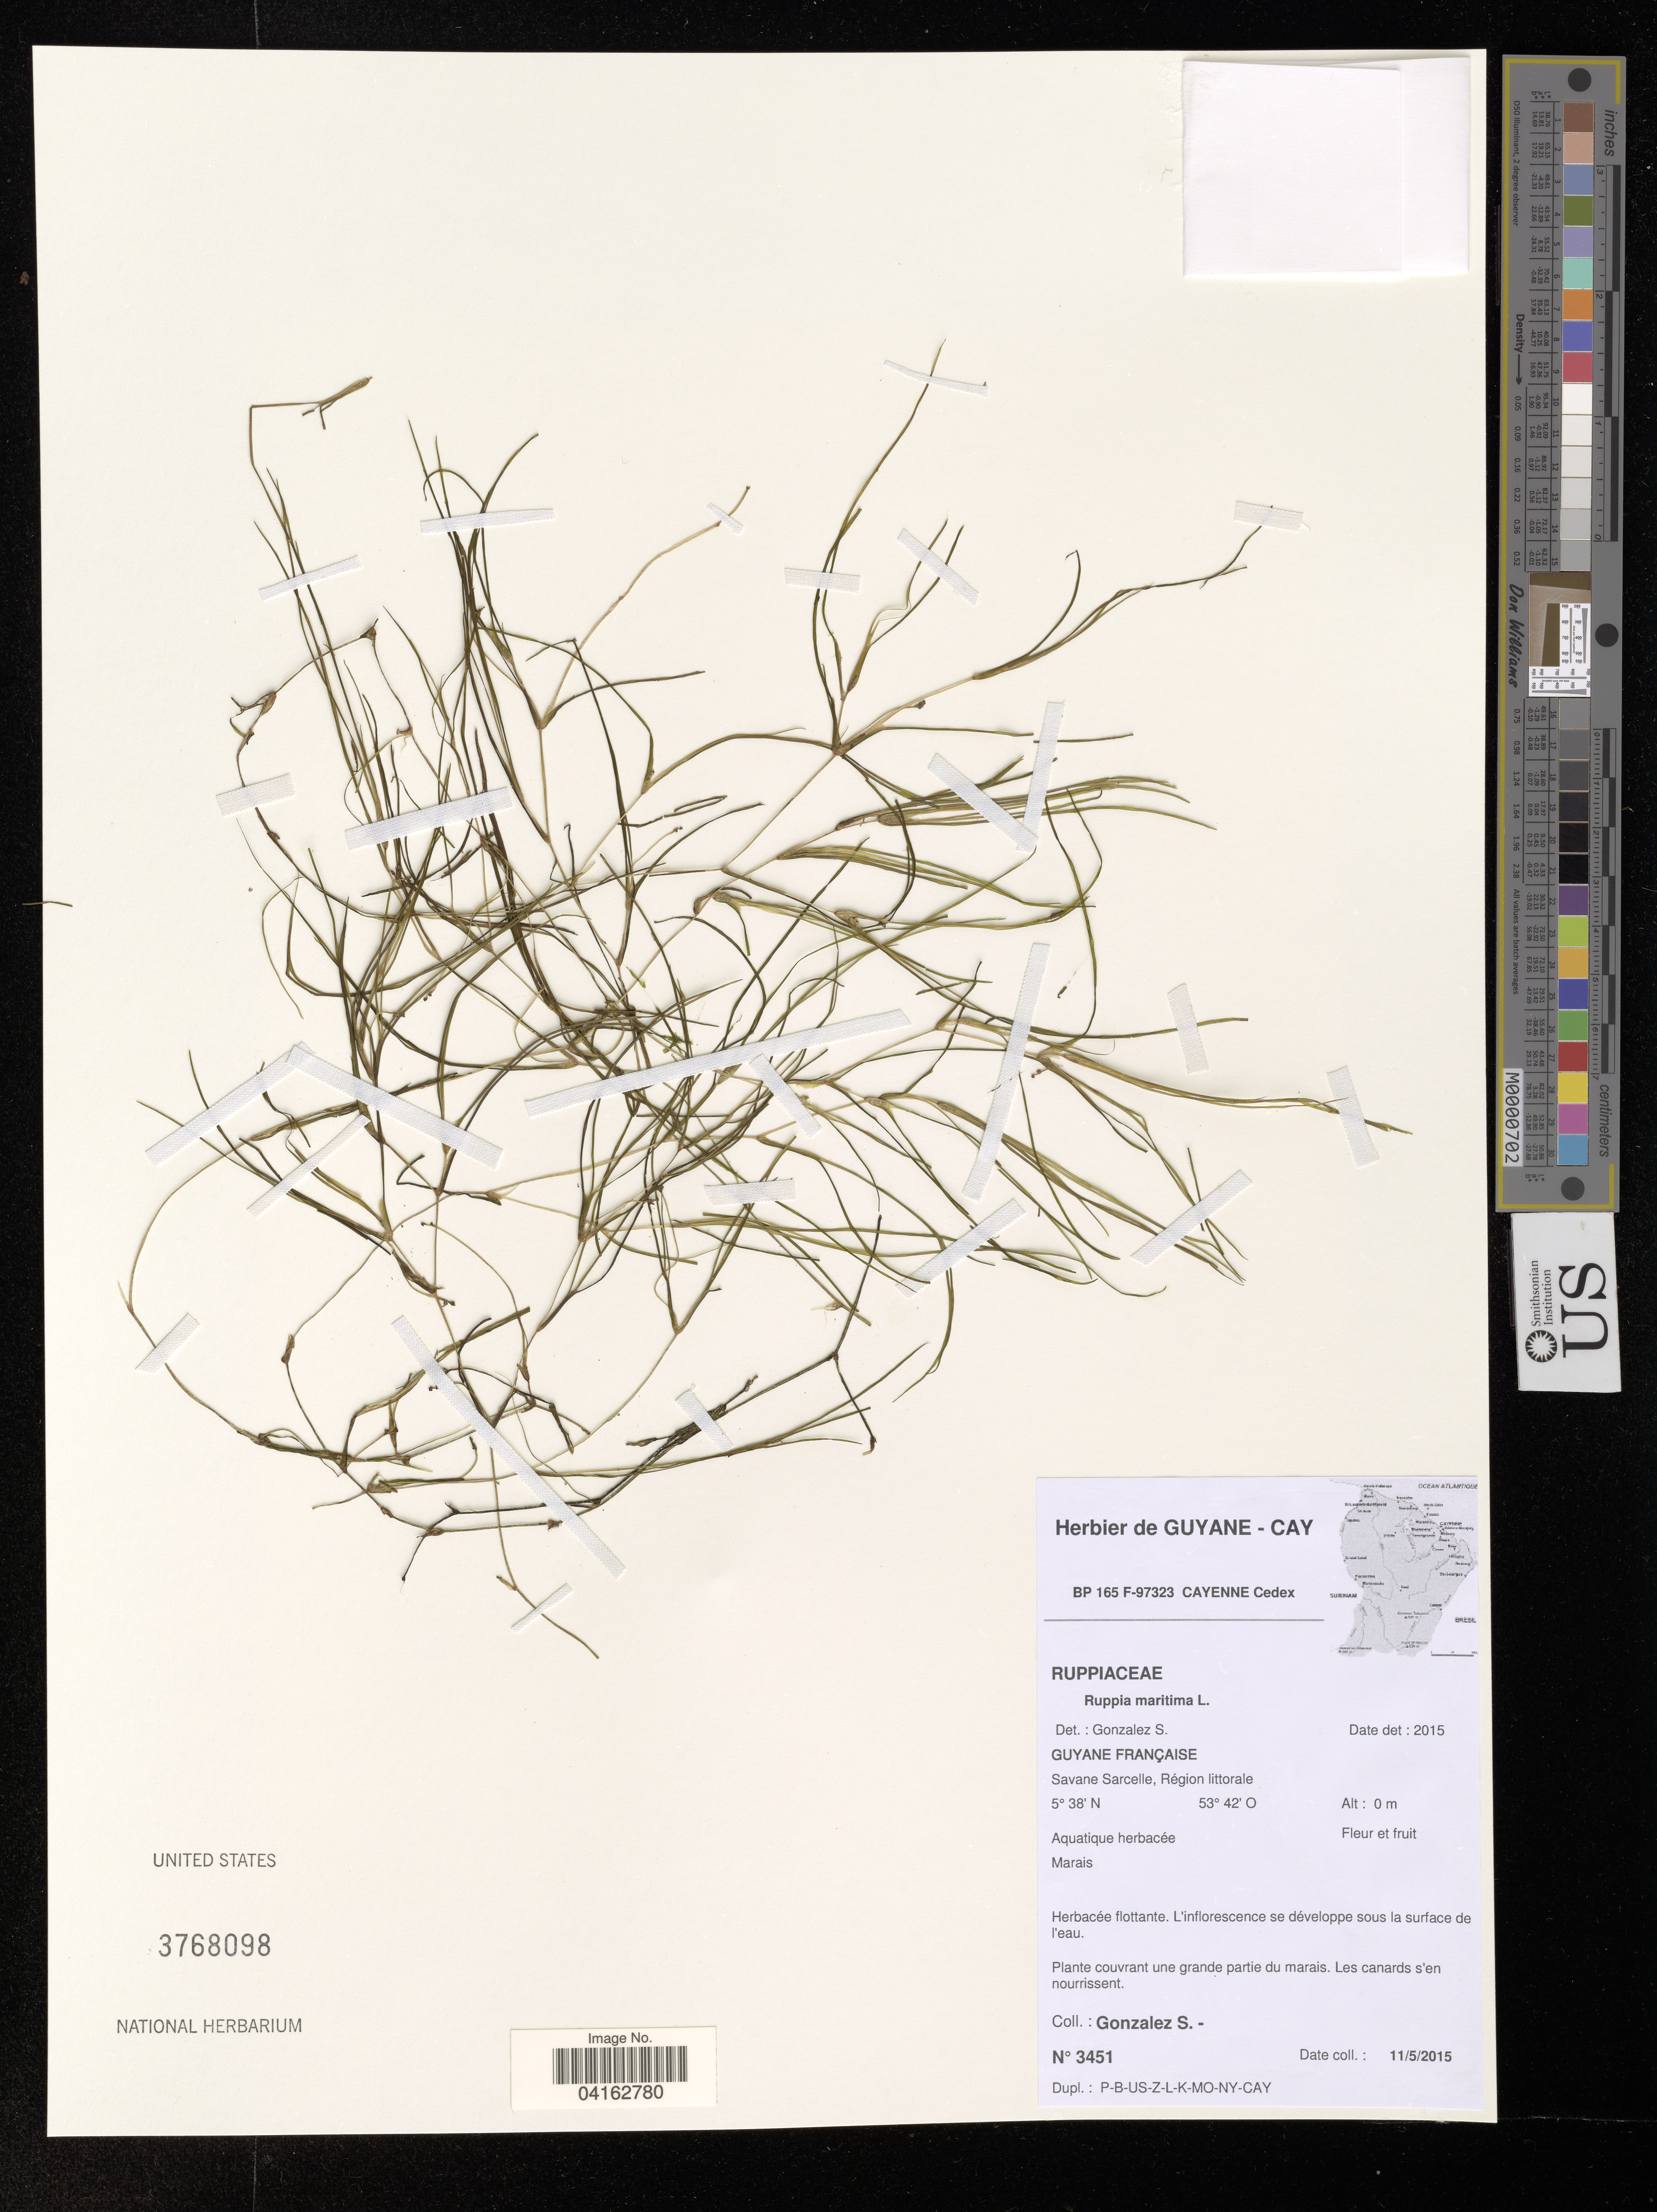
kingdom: Plantae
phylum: Tracheophyta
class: Liliopsida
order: Alismatales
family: Ruppiaceae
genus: Ruppia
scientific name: Ruppia maritima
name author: L.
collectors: S. Gonzalez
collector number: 3451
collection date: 2015-05-11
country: French Guiana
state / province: Cayenne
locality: Savane Sarcelle, Région littorale.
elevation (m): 0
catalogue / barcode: US 3768098